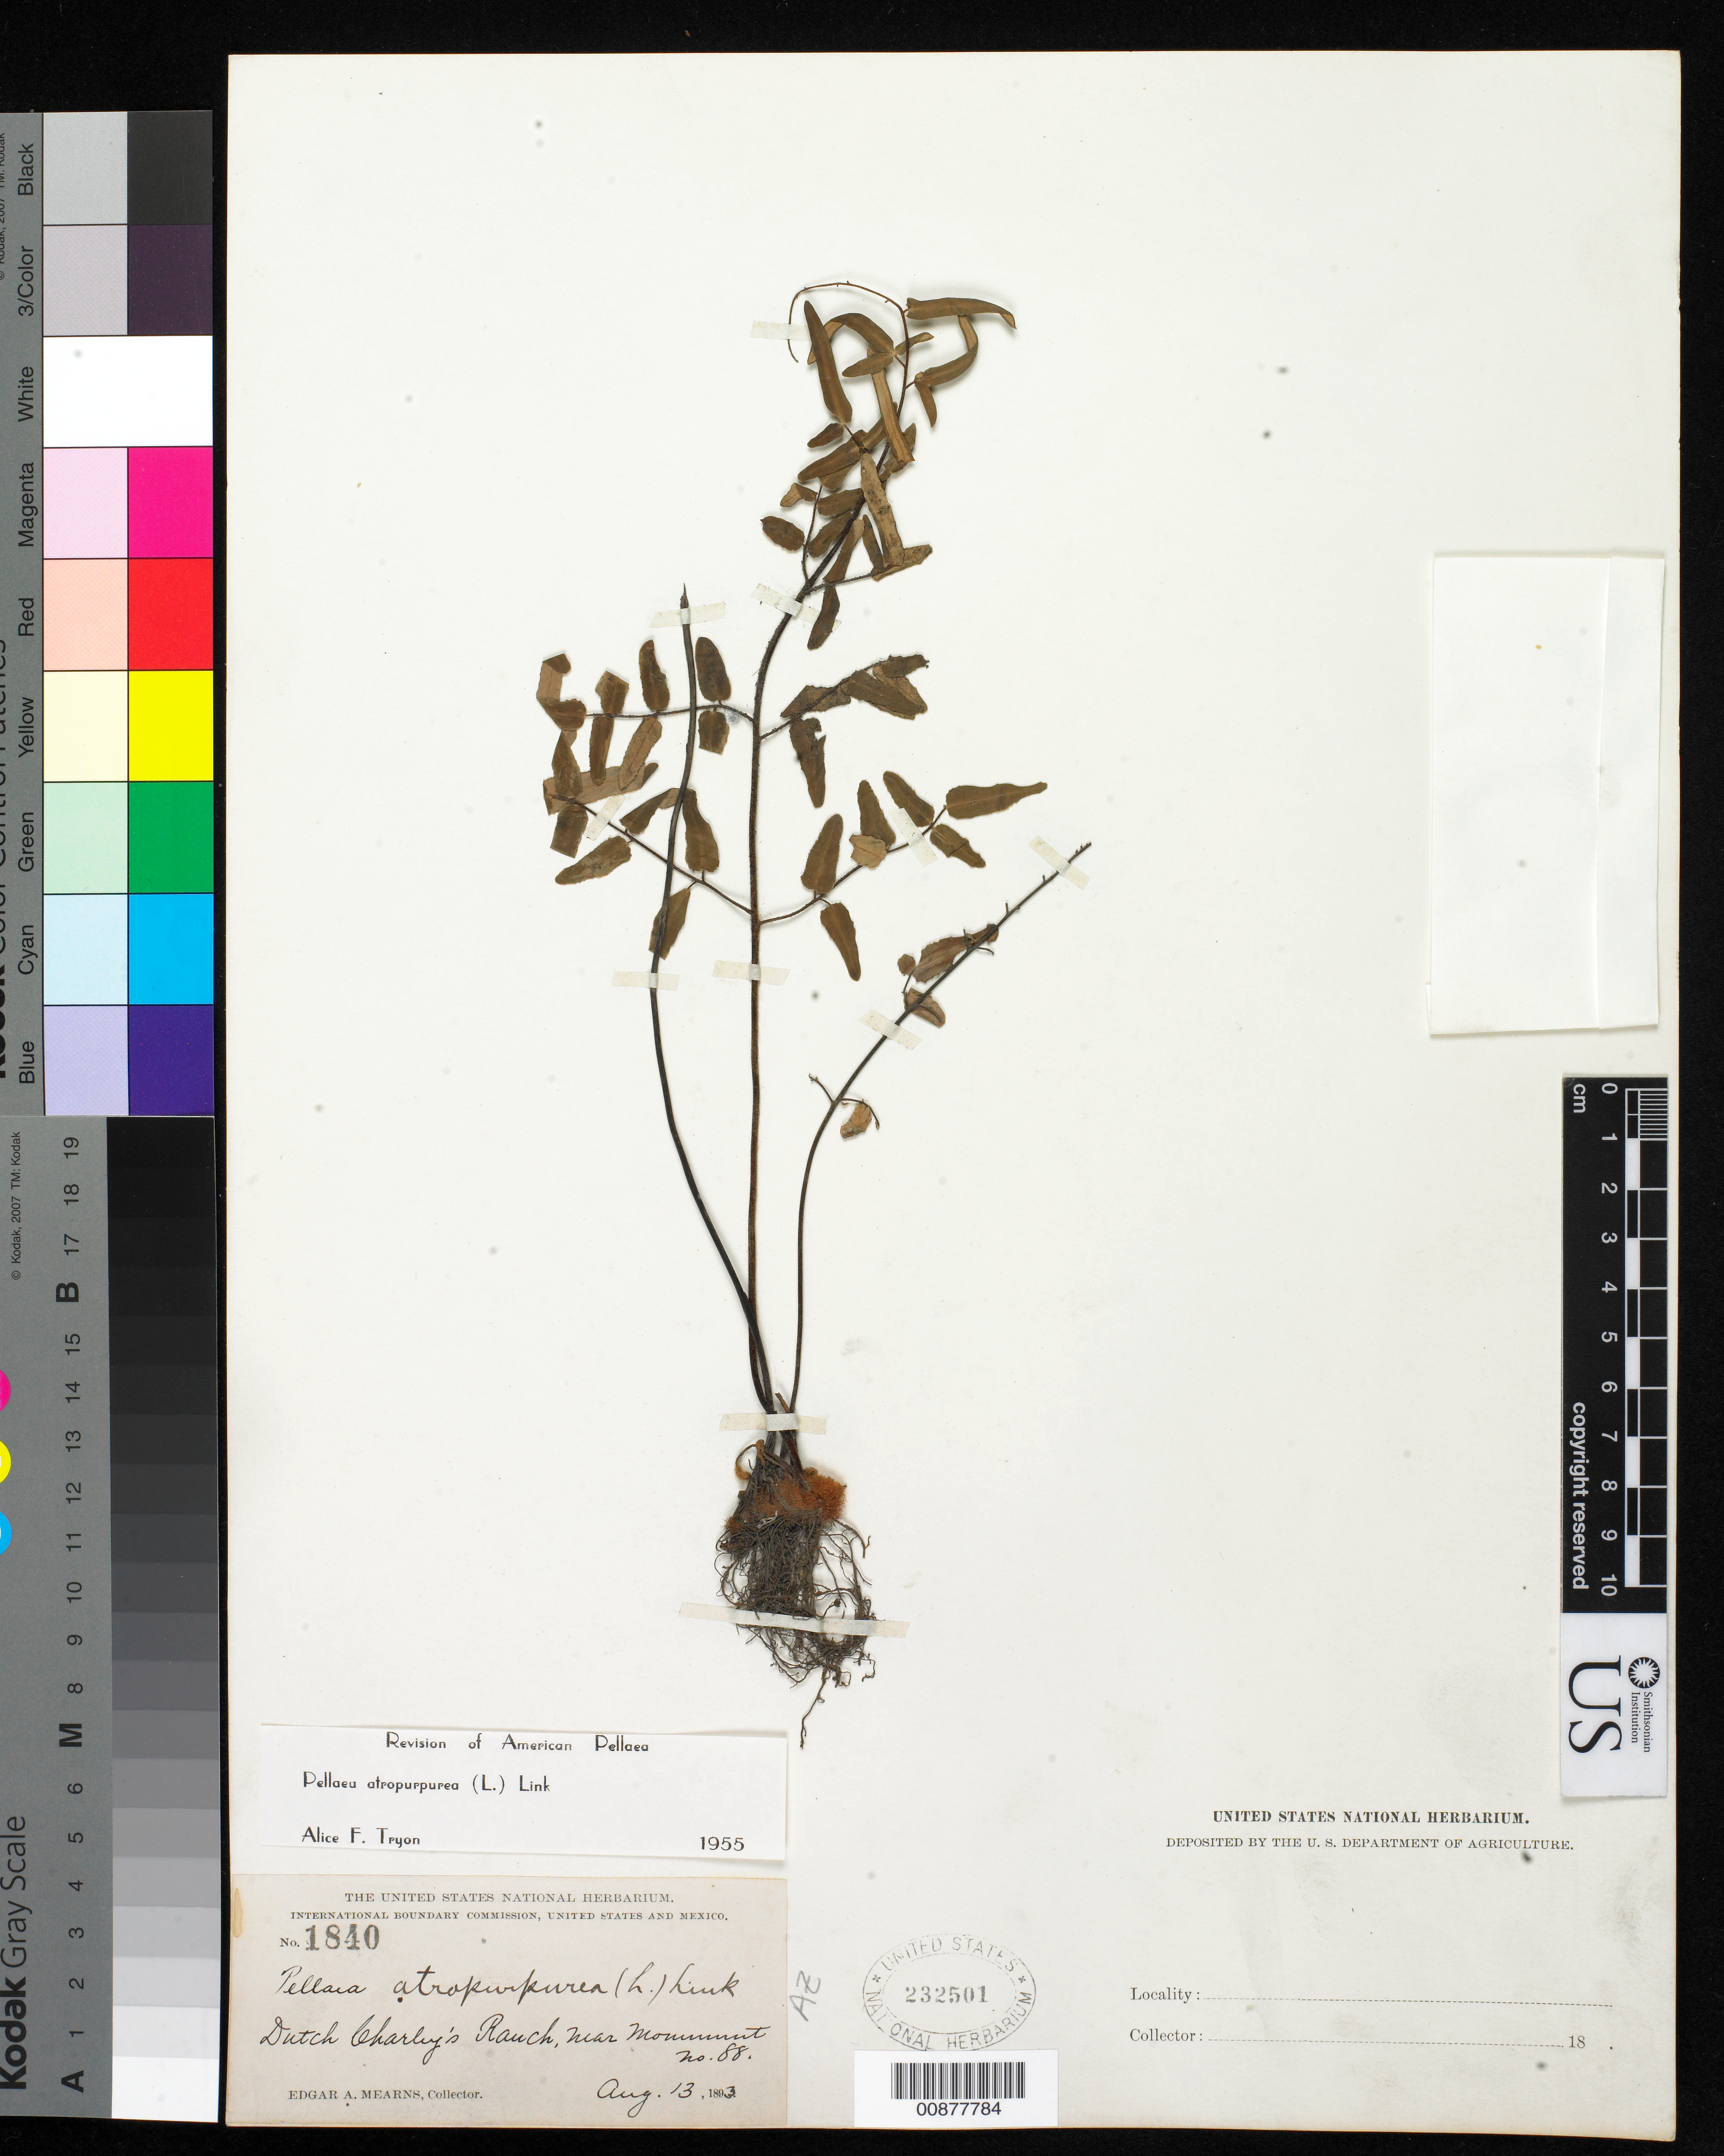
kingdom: Plantae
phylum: Tracheophyta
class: Polypodiopsida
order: Polypodiales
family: Pteridaceae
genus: Pellaea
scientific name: Pellaea atropurpurea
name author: (L.) Link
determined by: Tryon, A. F.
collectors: E. A. Mearns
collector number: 1840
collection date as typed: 13 Aug 1893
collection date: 1893-08-13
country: United States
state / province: Arizona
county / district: Cochise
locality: Dutch Charley's Ranch, near monument no. 88.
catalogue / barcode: US 232501